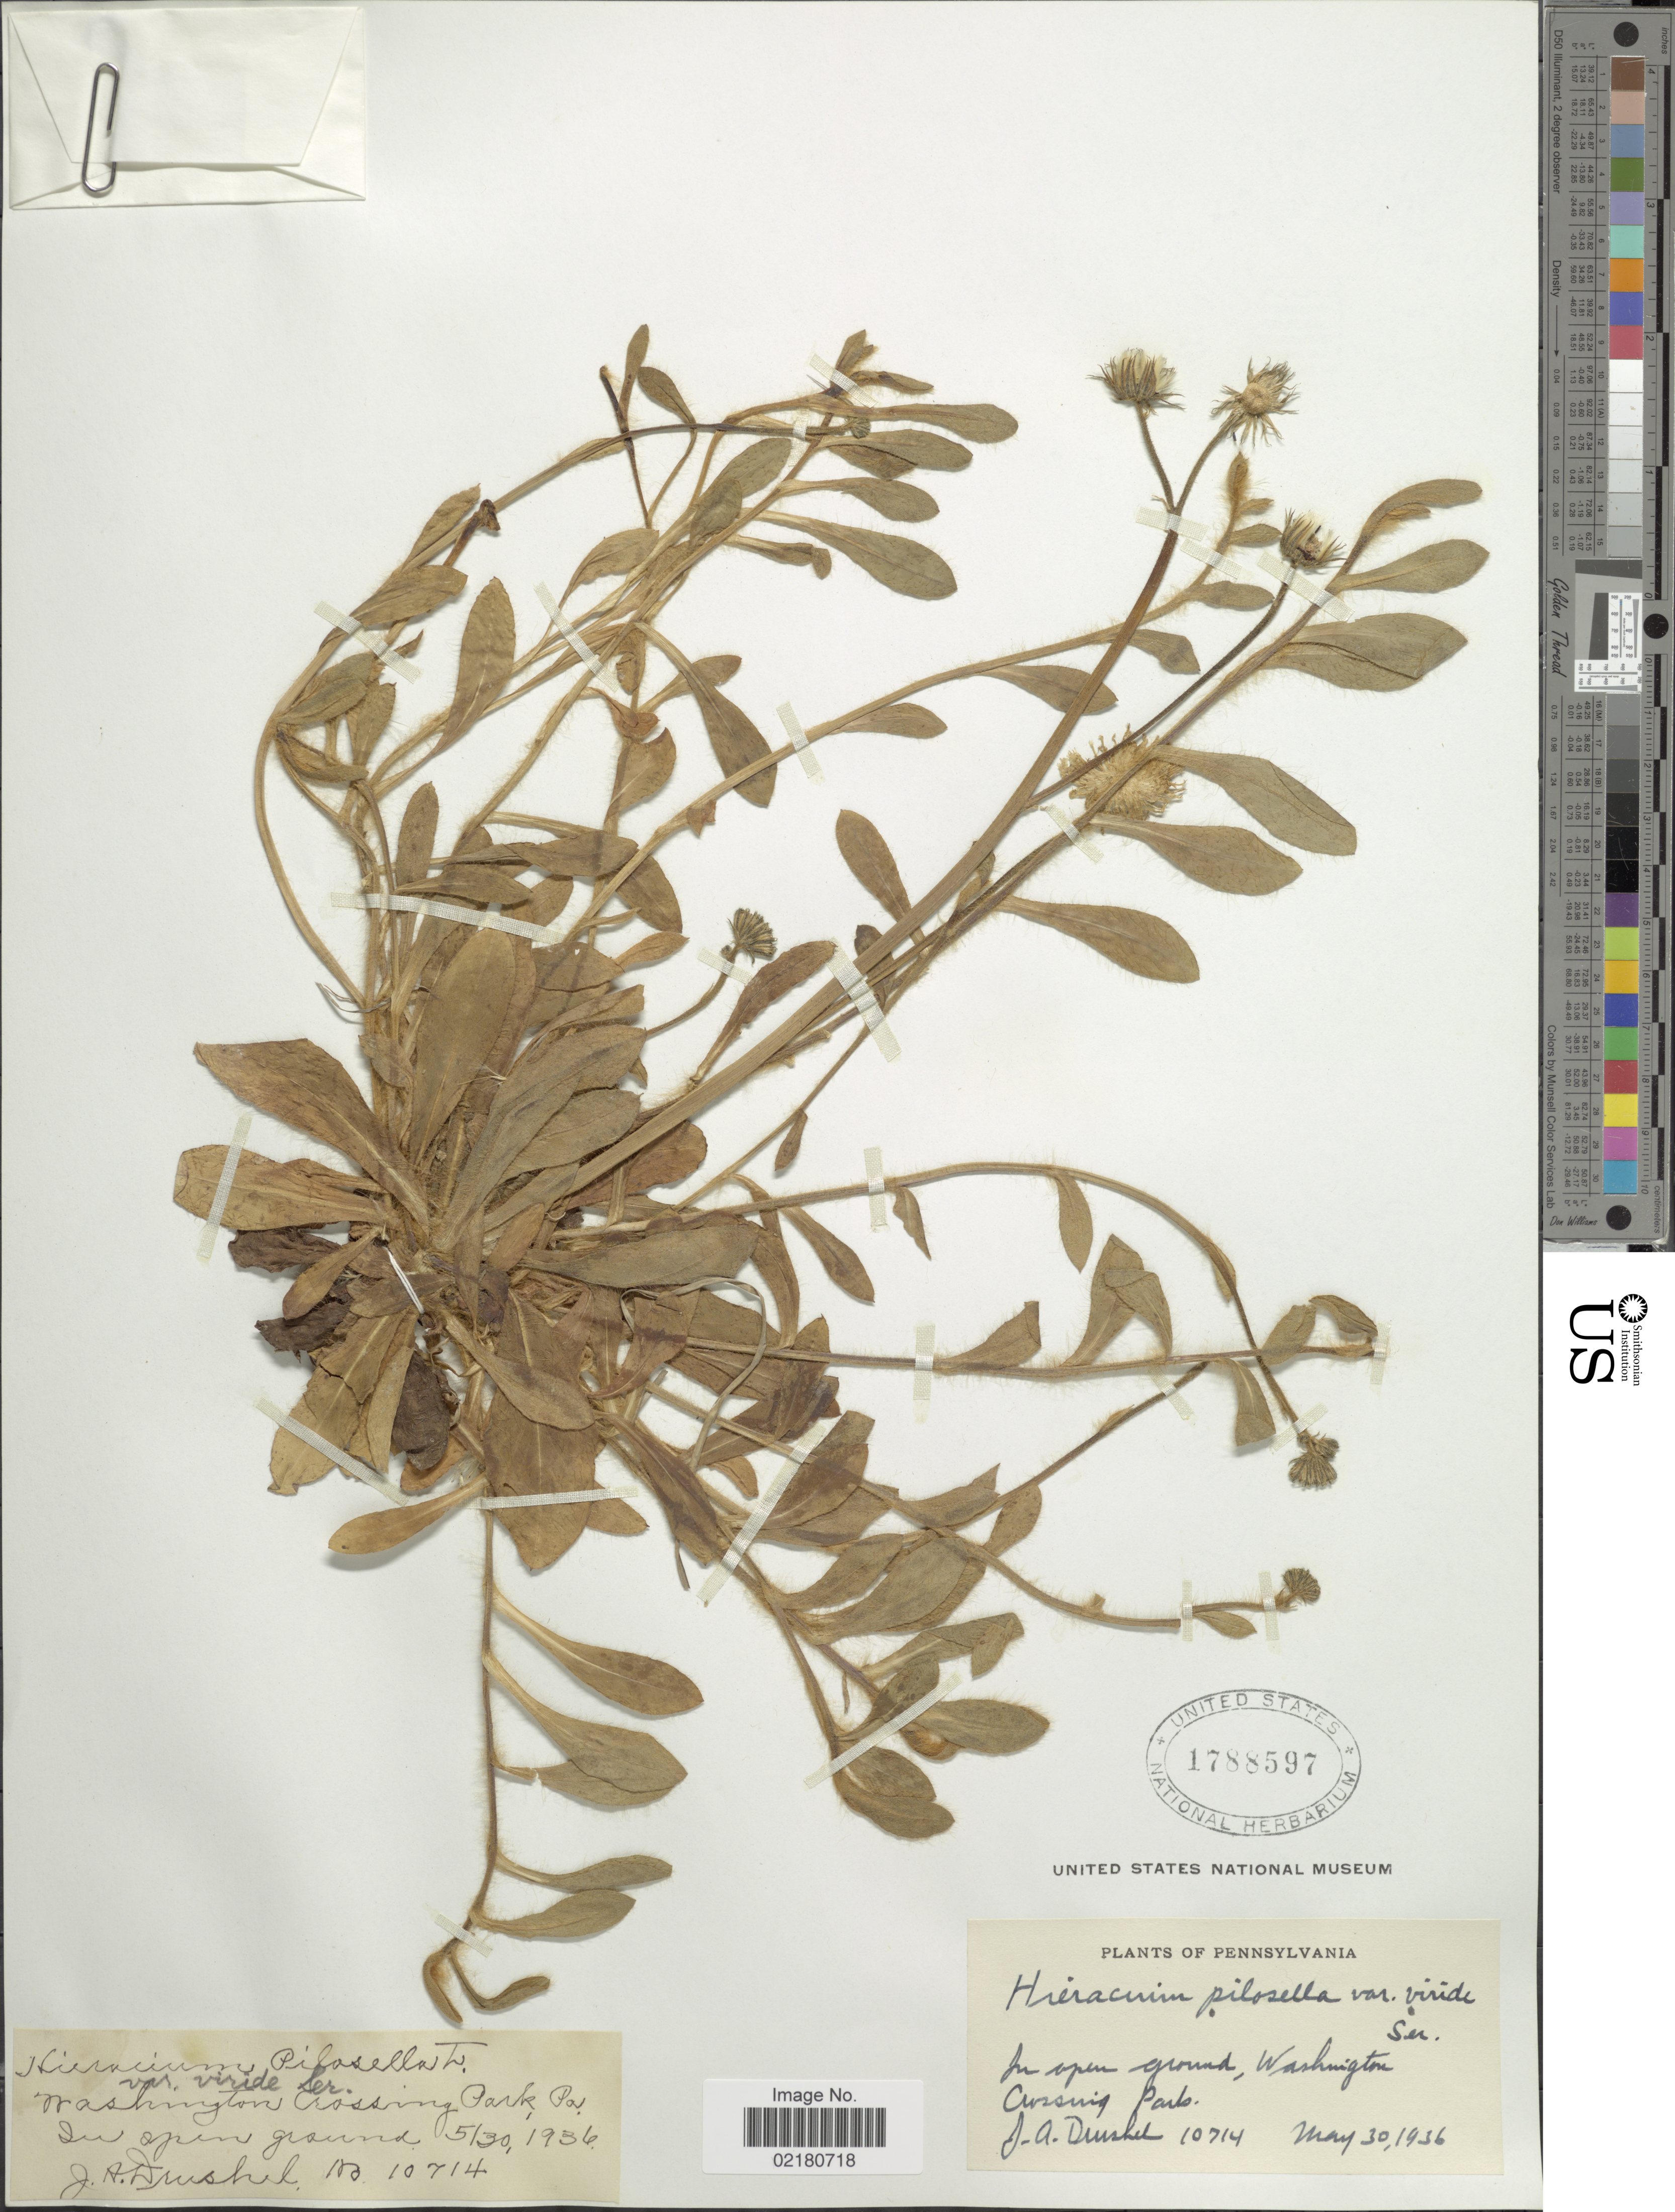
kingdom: Plantae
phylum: Tracheophyta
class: Magnoliopsida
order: Asterales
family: Asteraceae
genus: Pilosella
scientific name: Pilosella officinarum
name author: Vaill.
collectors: J. A. Drushel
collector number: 10714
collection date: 1936-05-30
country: United States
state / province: Pennsylvania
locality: Washington Crossing Park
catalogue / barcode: US 1788597